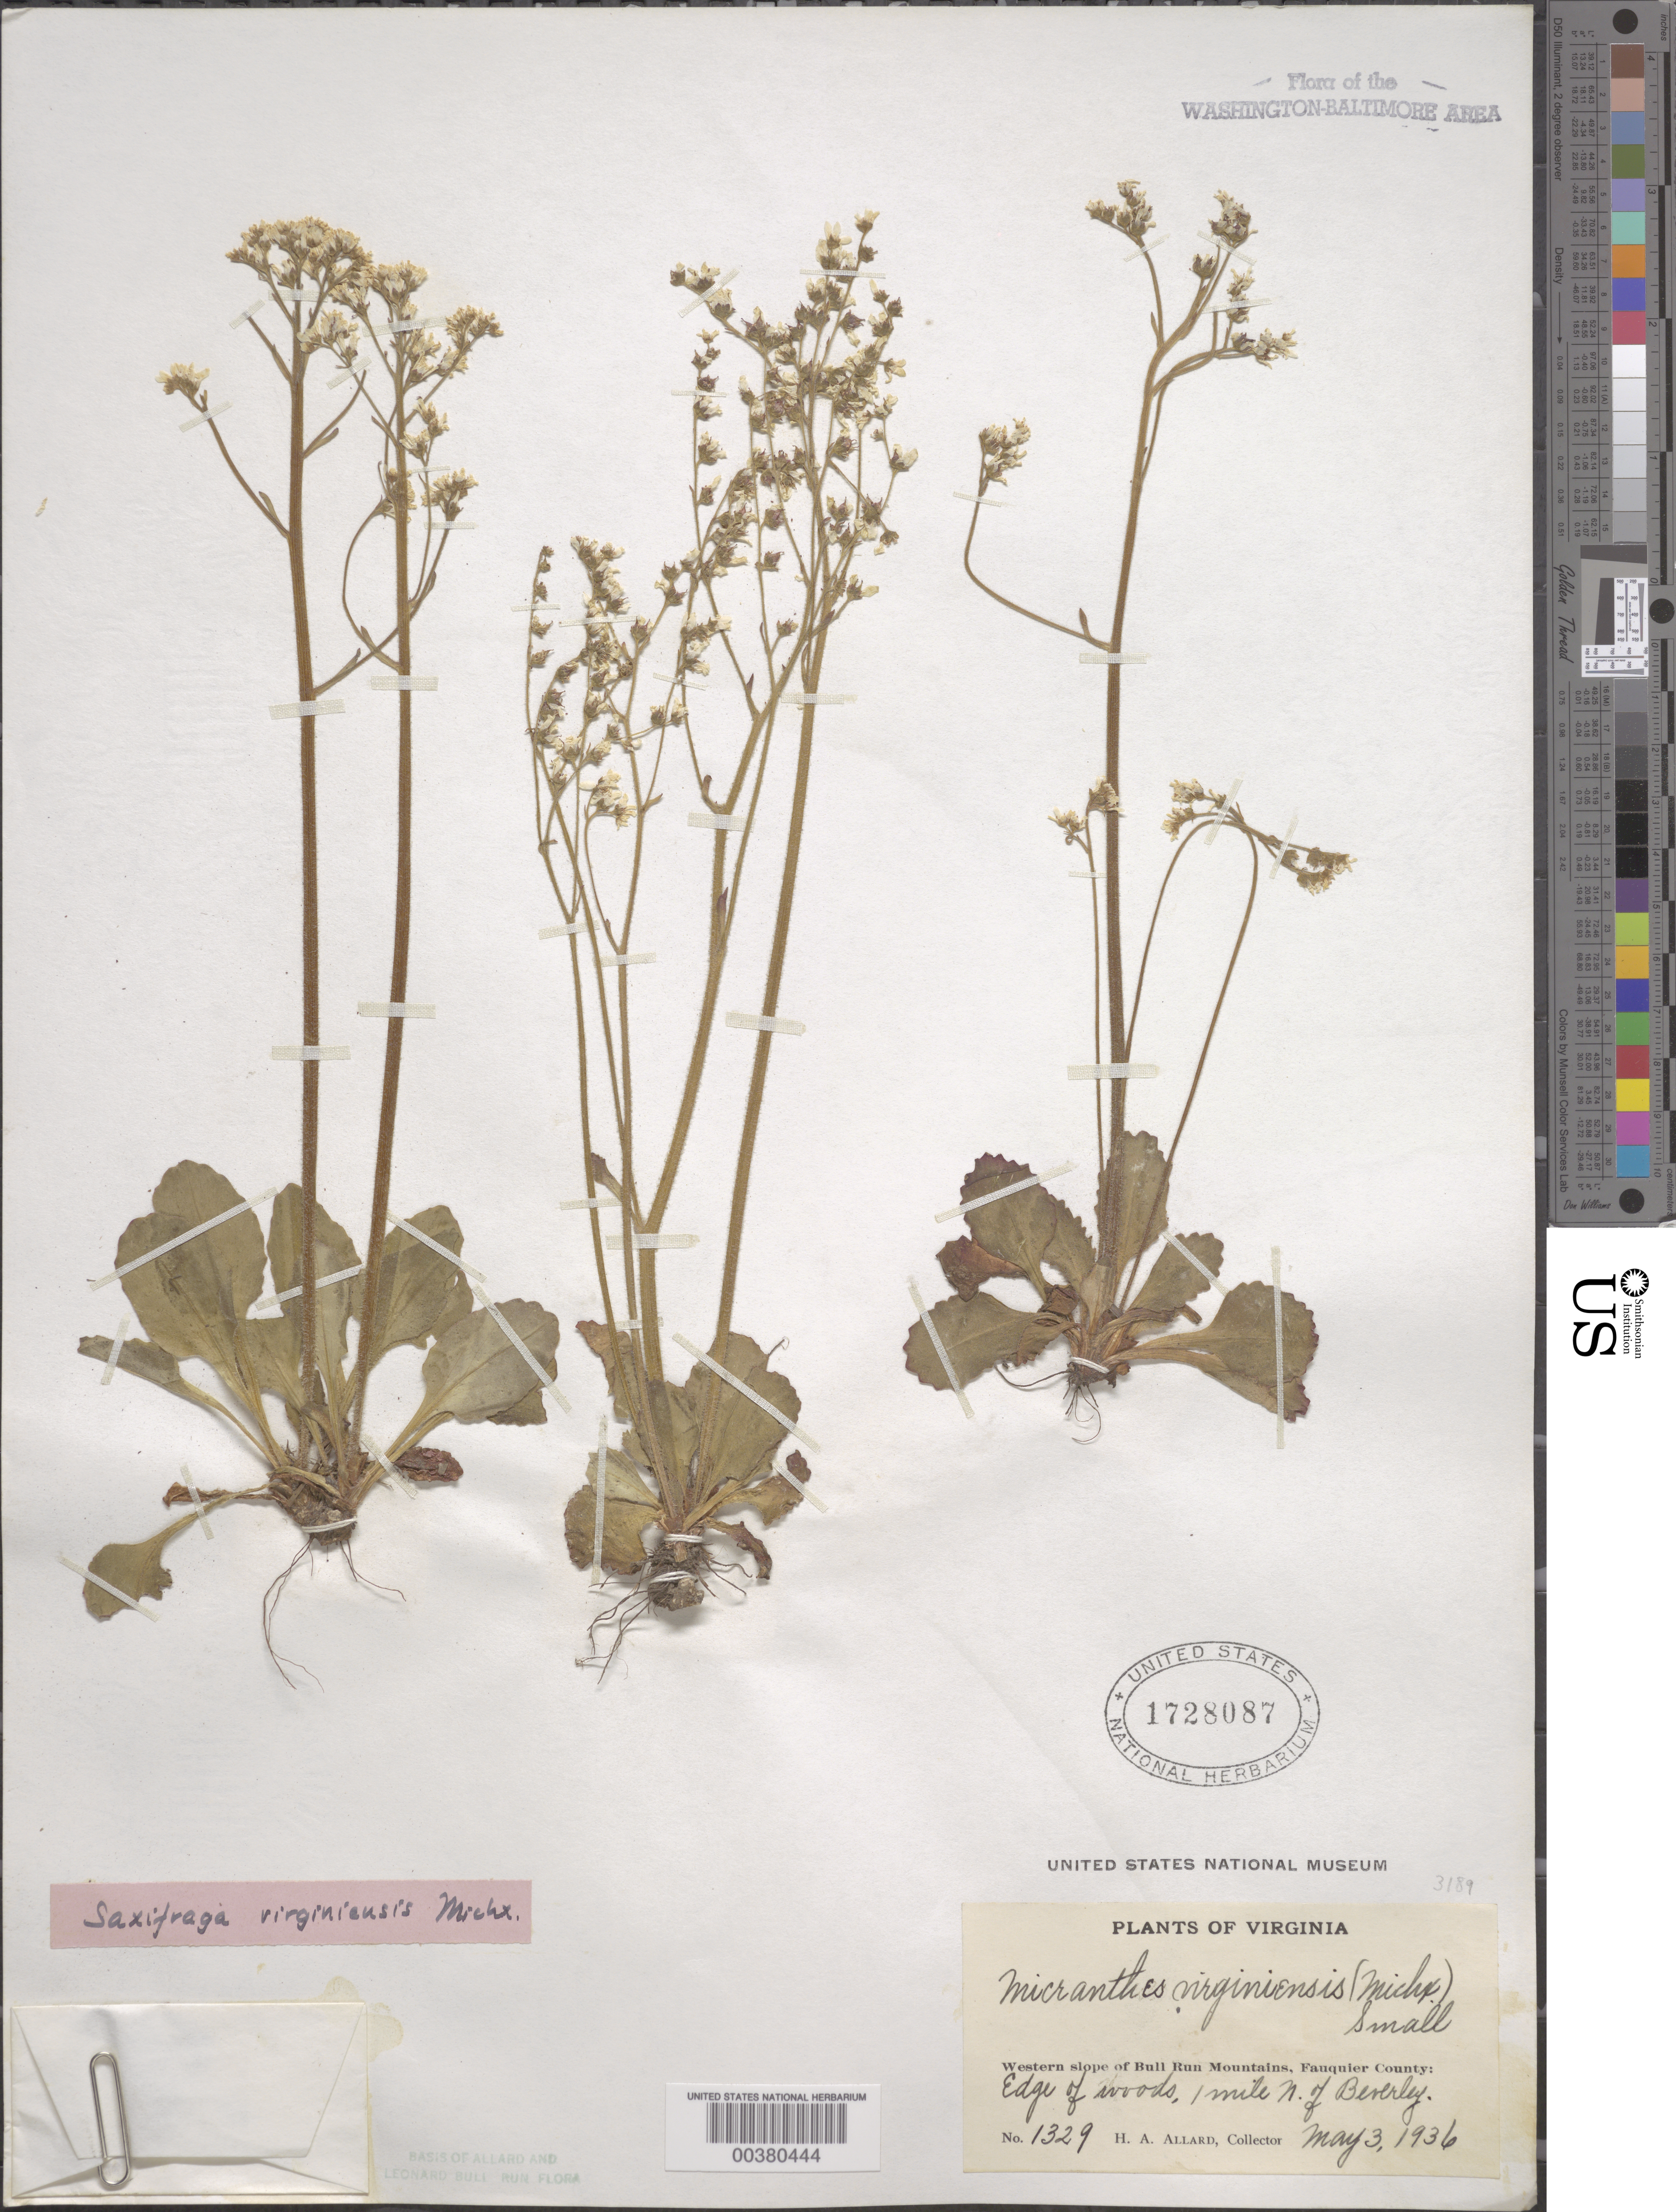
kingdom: Plantae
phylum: Tracheophyta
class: Magnoliopsida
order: Saxifragales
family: Saxifragaceae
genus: Micranthes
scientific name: Micranthes virginiensis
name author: (Michx.) Small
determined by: Strong, Mark T., (BOT), Smithsonian Institution - National Museum of Natural History (UNITED STATES)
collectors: H. A. Allard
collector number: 1329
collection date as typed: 03 May 1936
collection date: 1936-05-03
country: United States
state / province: Virginia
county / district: Fauquier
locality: Western Slope of Bull Run Mountains, 1 Mile North of Beverley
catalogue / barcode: US 1728087